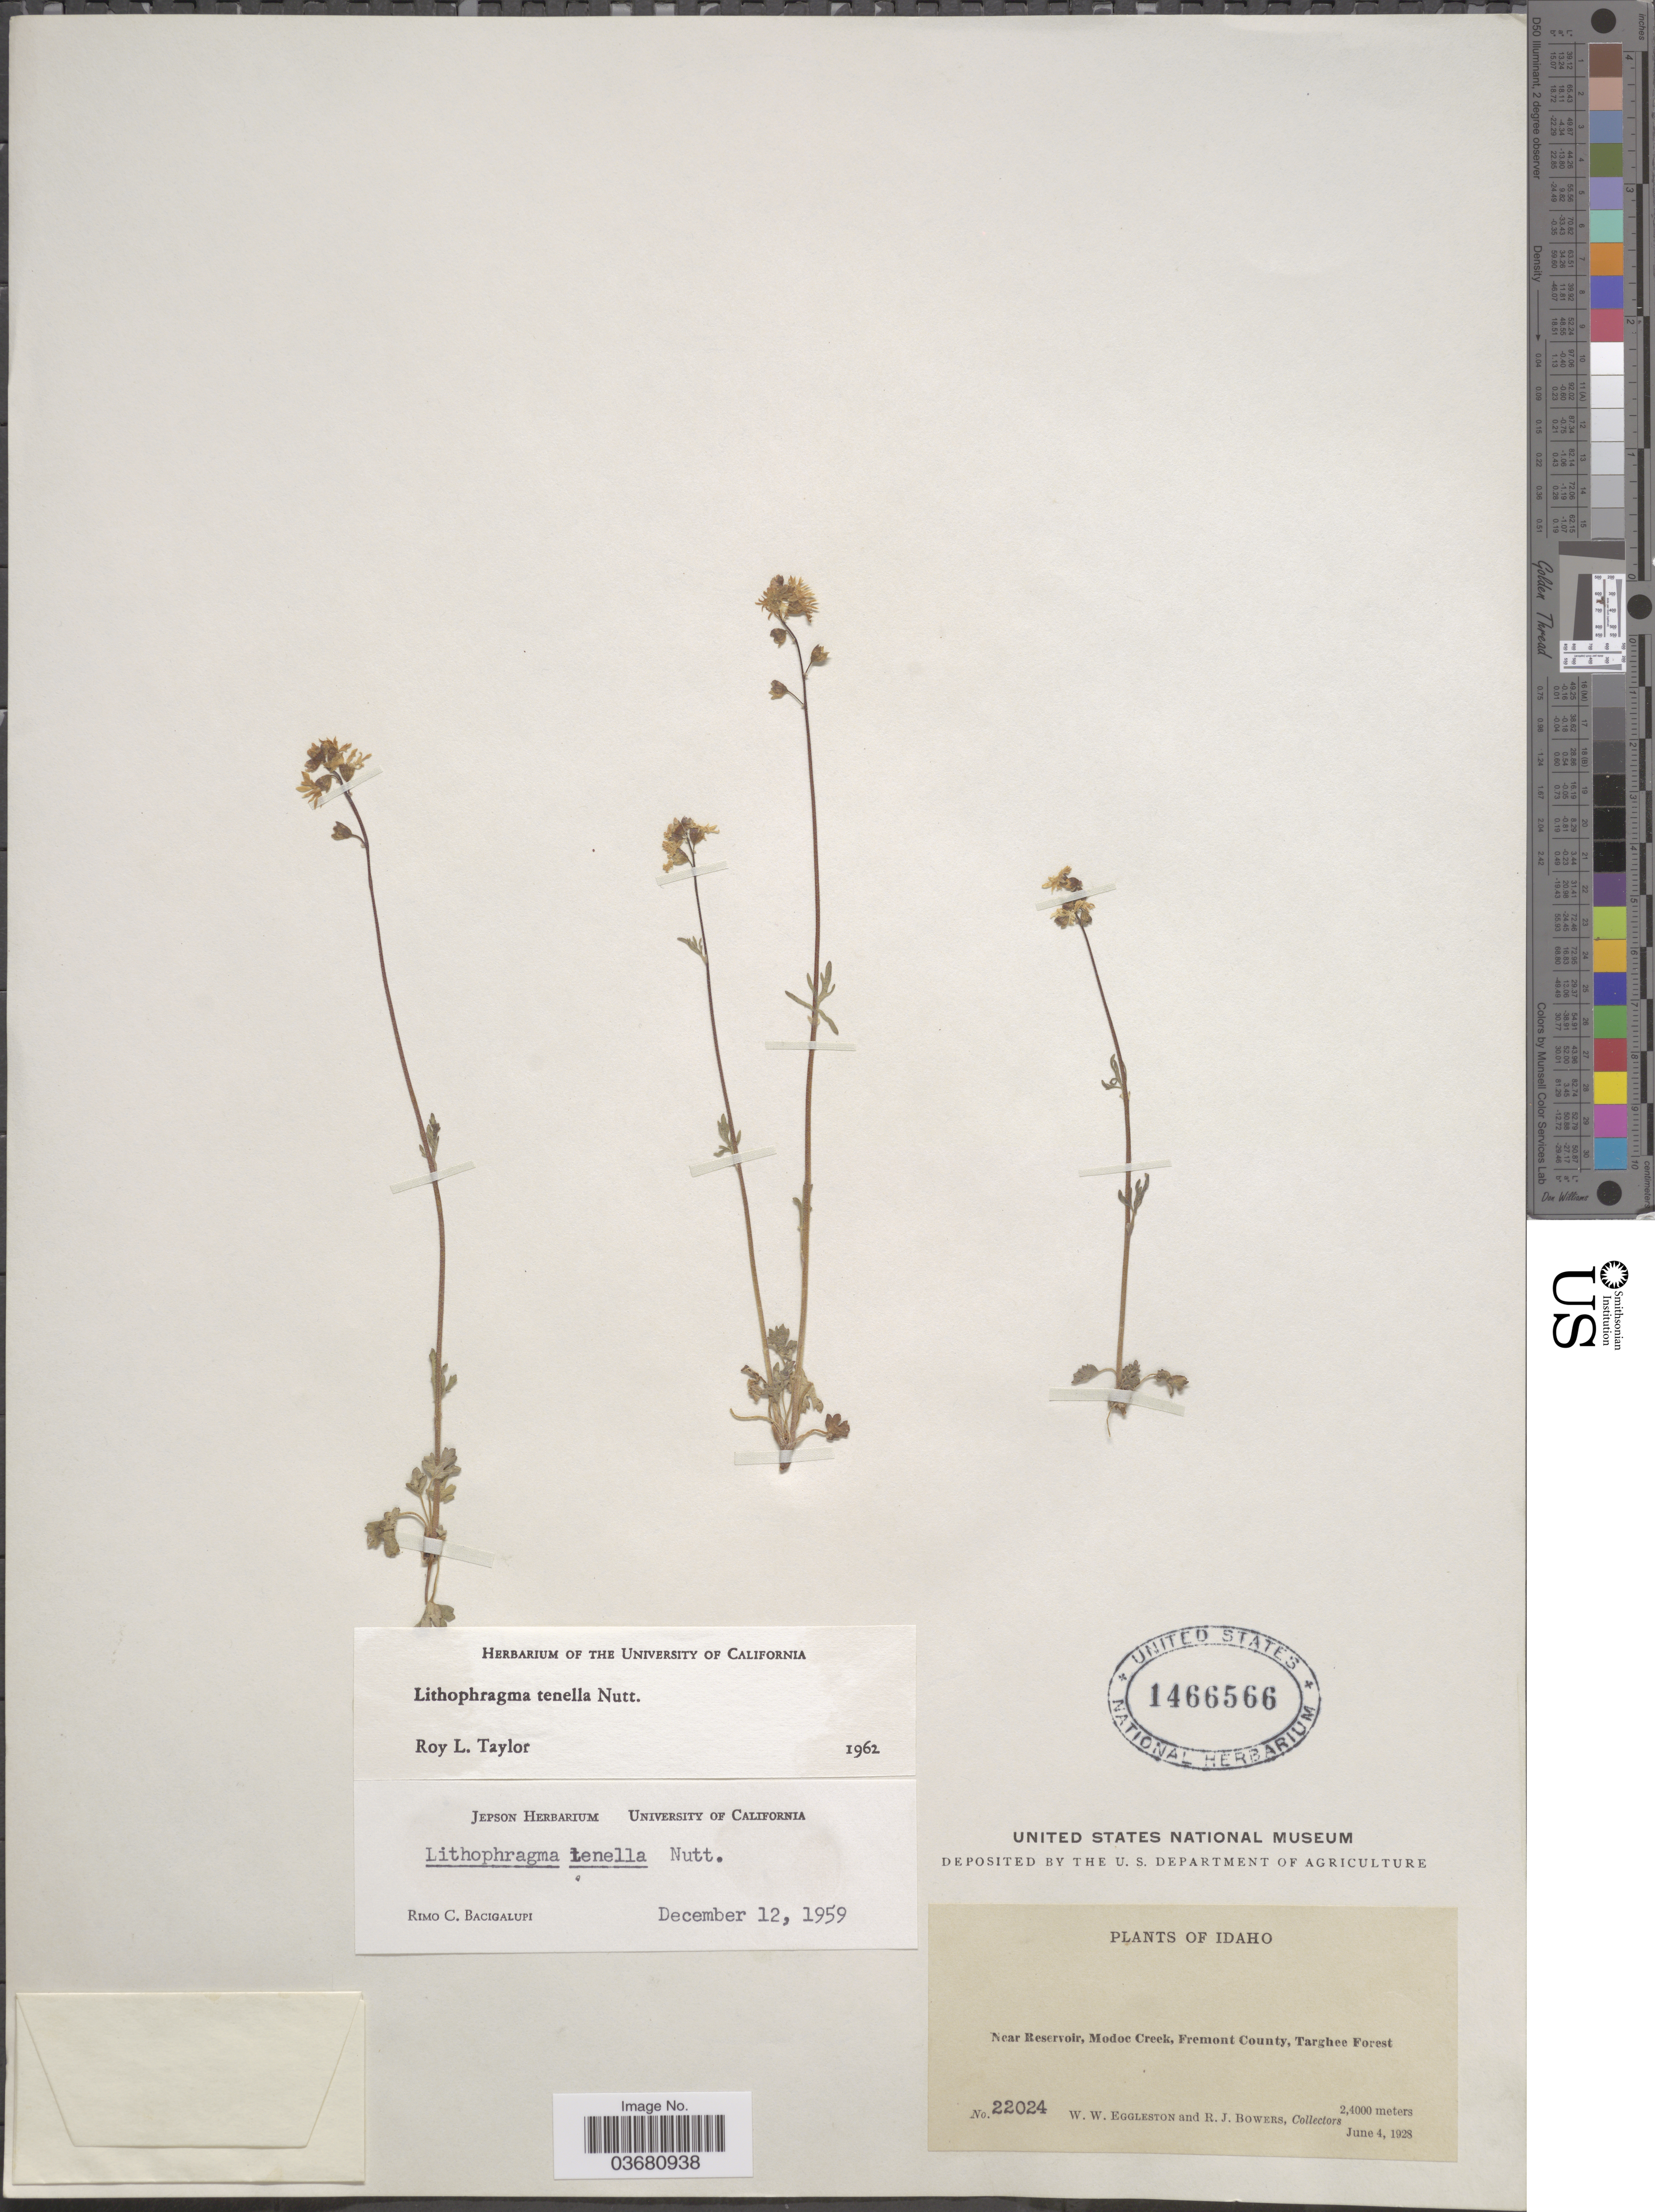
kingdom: Plantae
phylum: Tracheophyta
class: Magnoliopsida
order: Saxifragales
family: Saxifragaceae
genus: Lithophragma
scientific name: Lithophragma tenellum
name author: Nutt.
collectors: W. W. Eggleston & R. Bowers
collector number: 22024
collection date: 1928-06-04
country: United States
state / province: Idaho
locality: Near Reservoir, Modoc Creek, Fremont County, Targhee Forest.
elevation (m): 24000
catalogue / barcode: US 1466566